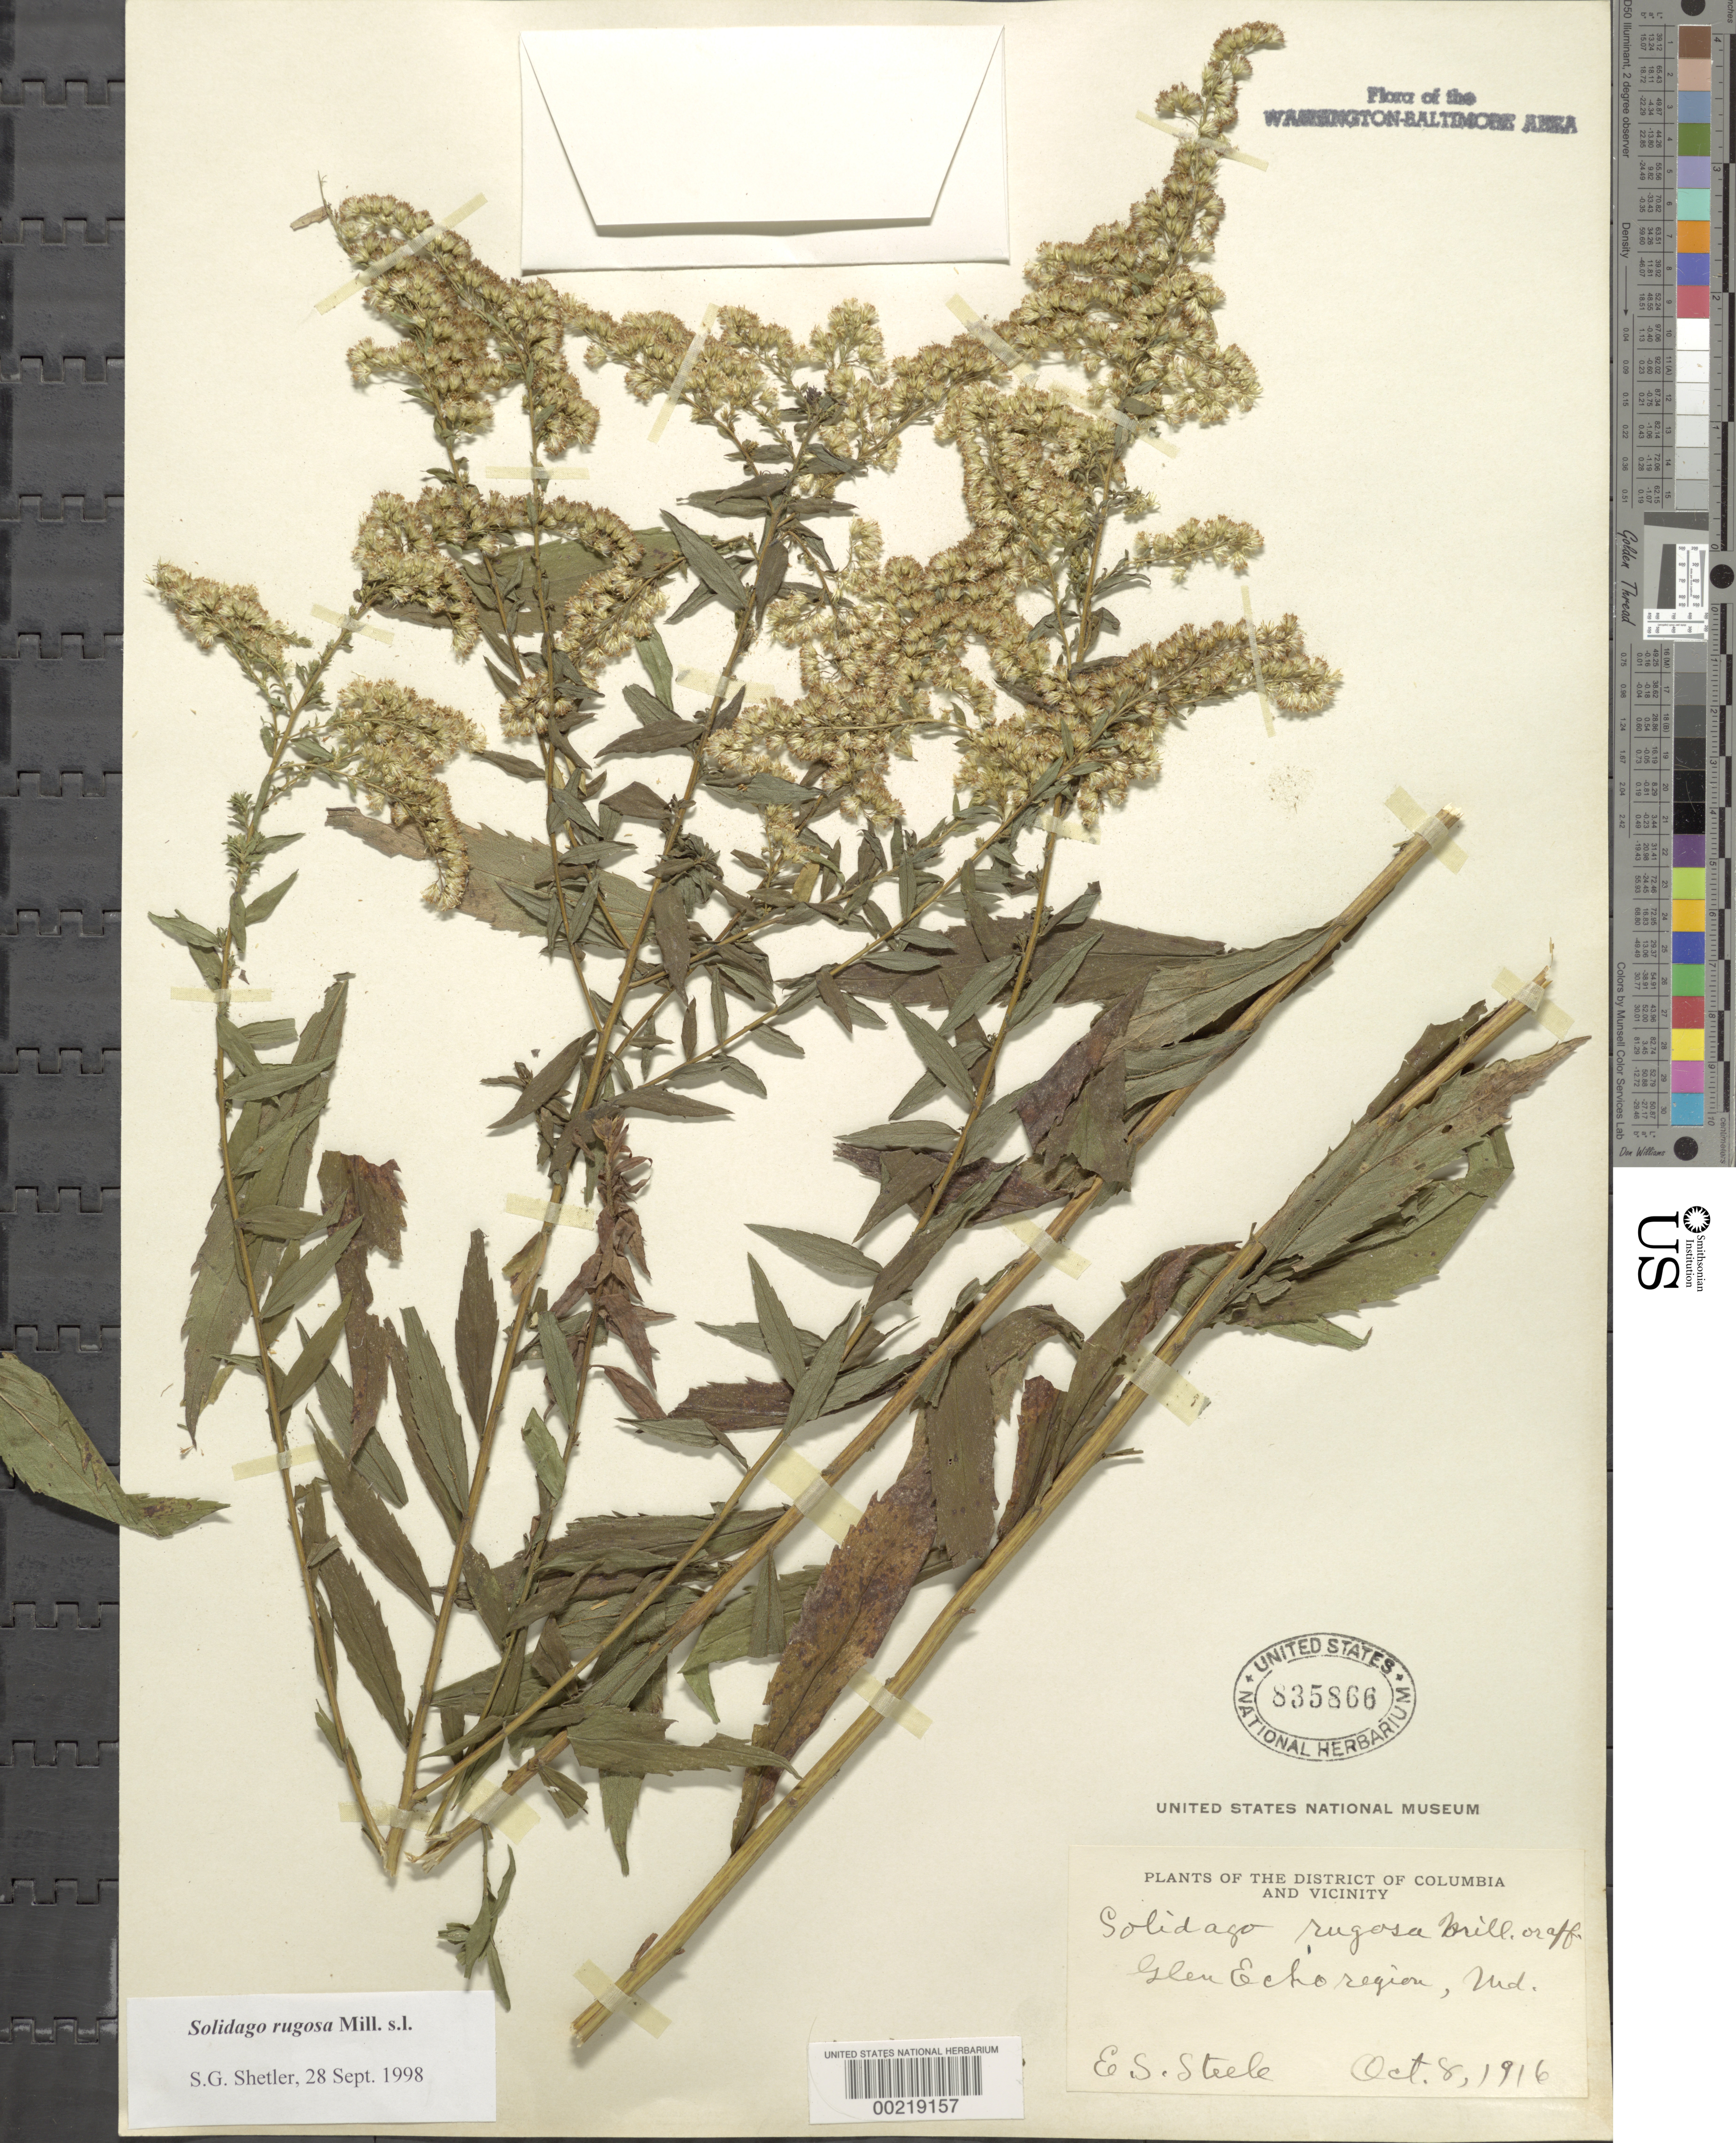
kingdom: Plantae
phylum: Tracheophyta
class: Magnoliopsida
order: Asterales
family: Asteraceae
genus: Solidago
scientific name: Solidago rugosa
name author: Mill.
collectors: E. Steele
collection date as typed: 08 Oct 1916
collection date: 1916-10-08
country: United States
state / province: Maryland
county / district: Montgomery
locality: Glen Echo Region C. & O. Canal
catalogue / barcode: US 835866